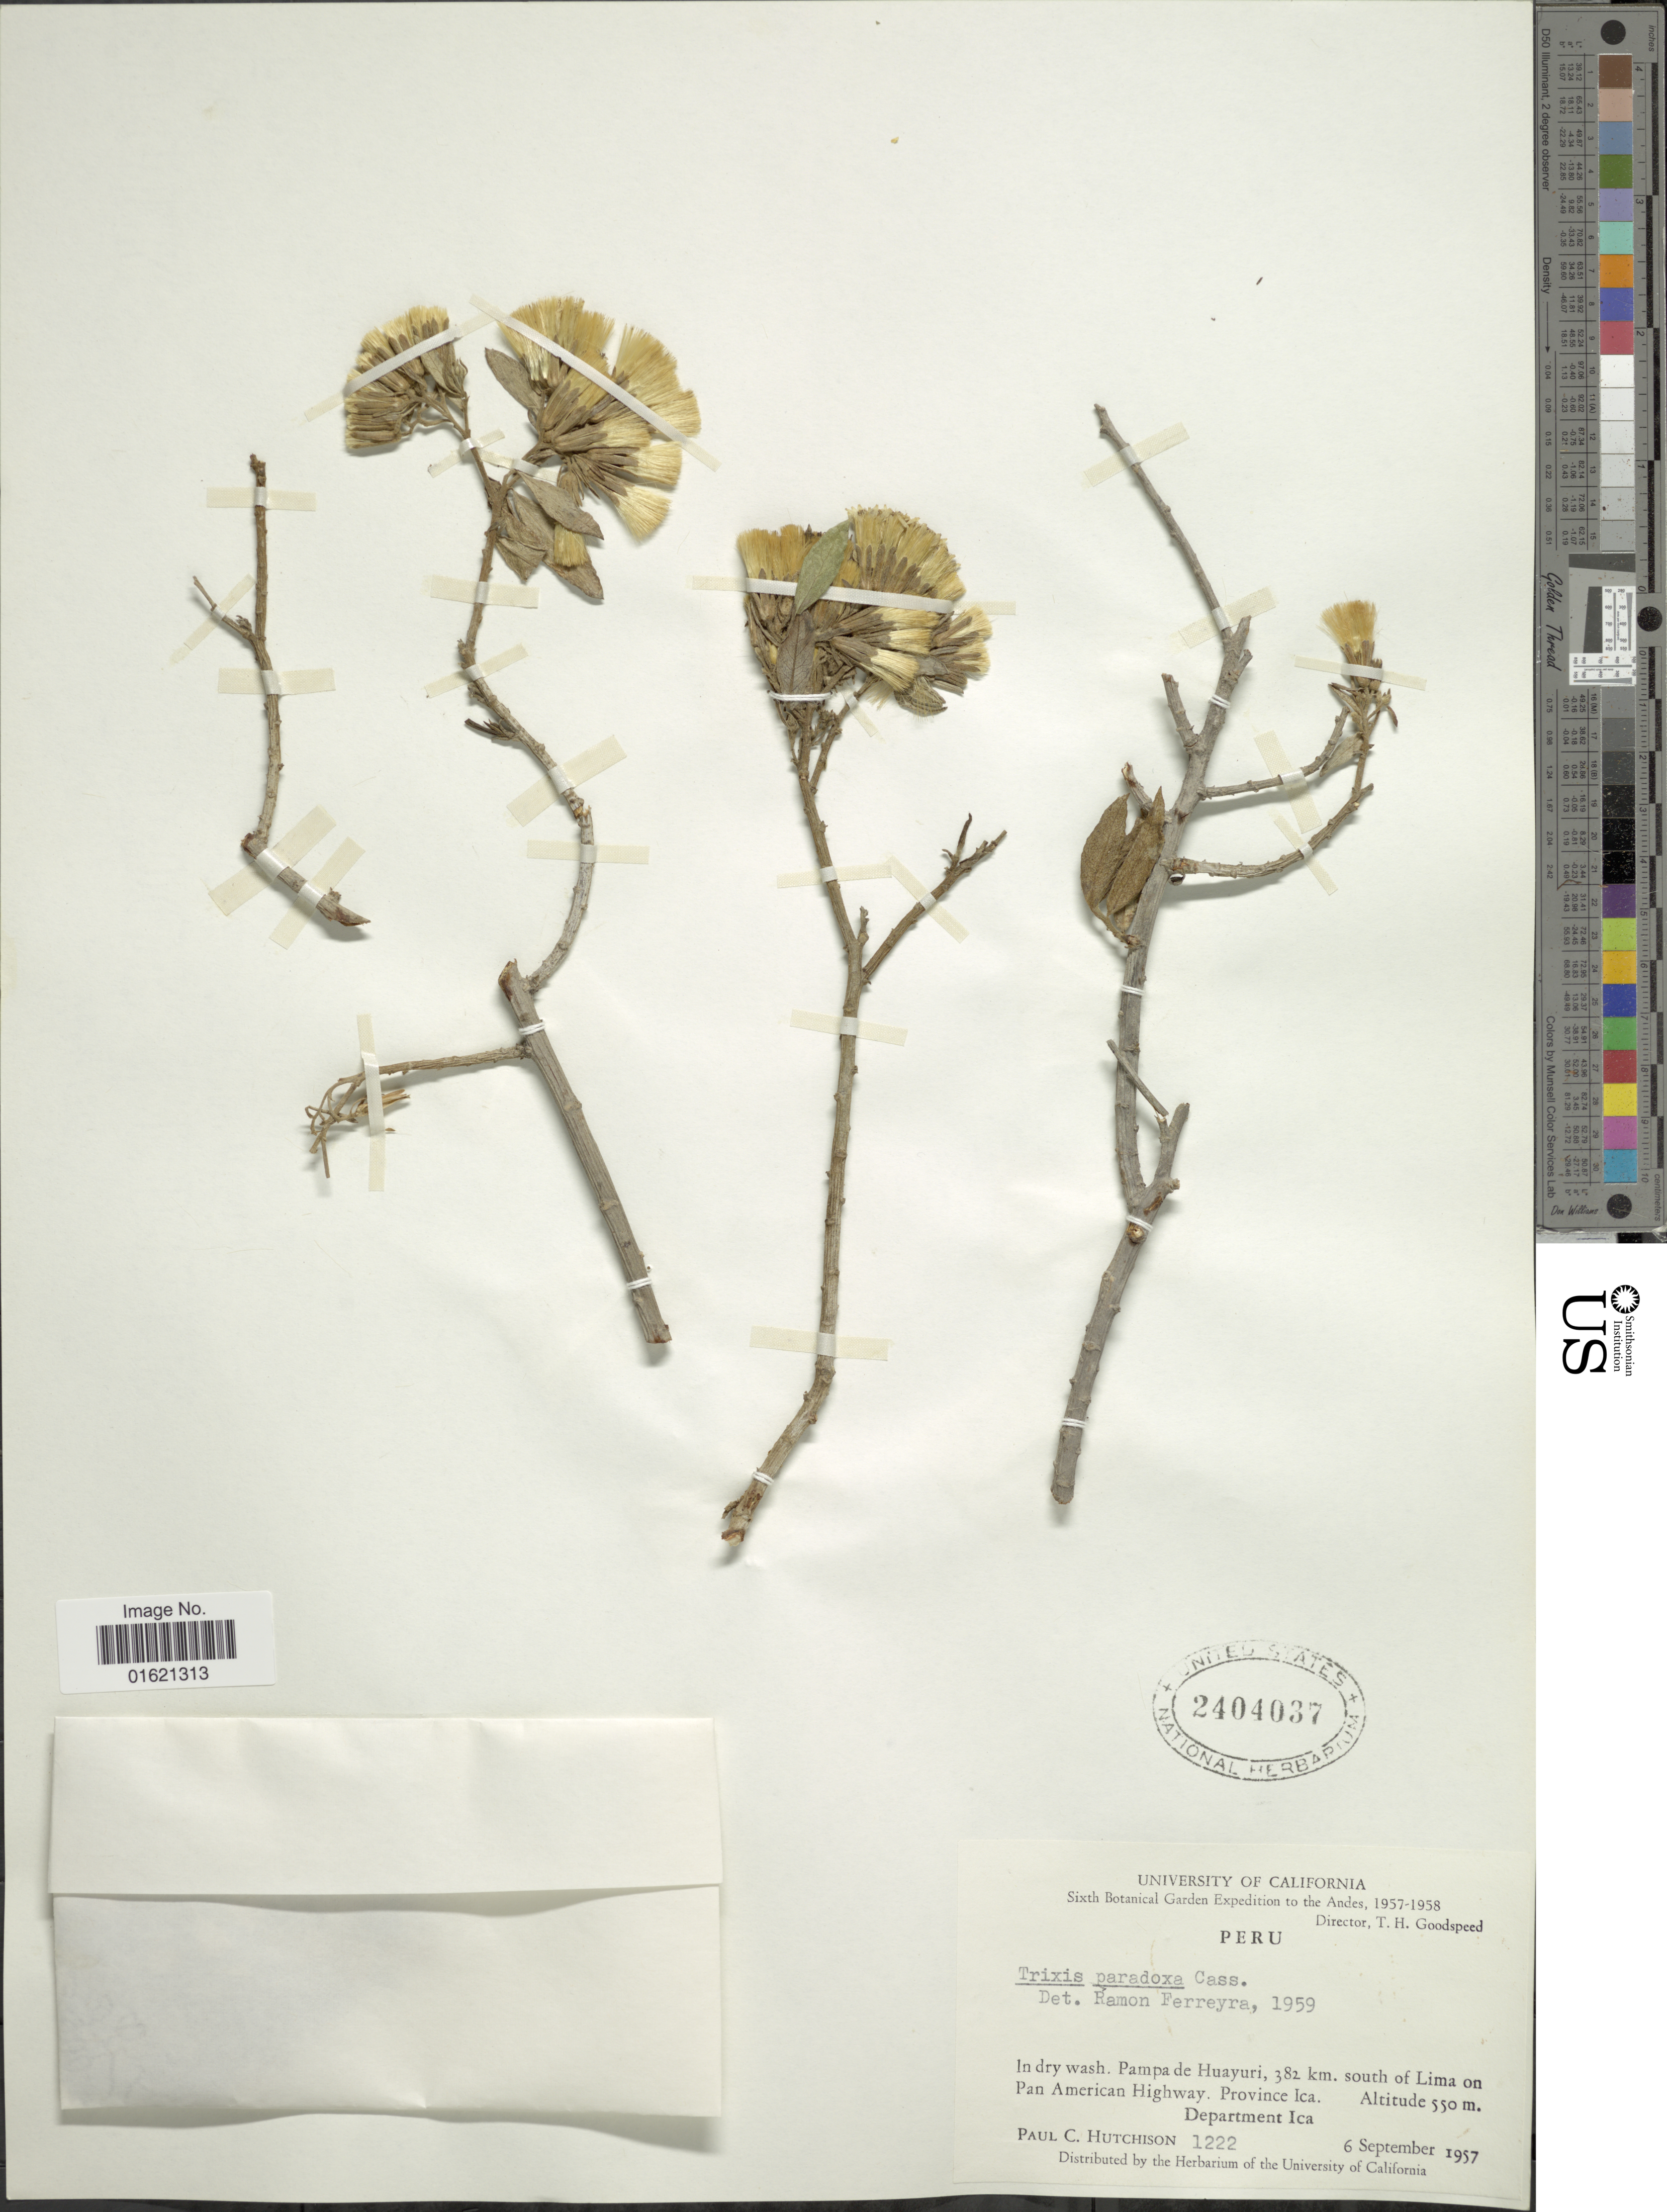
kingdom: Plantae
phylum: Tracheophyta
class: Magnoliopsida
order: Asterales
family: Asteraceae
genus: Trixis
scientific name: Trixis cacalioides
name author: (Kunth) D. Don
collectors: P. C. Hutchison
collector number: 1222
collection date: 1957-09-06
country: Peru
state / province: Ica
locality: Pampa de Huayuri, 382 km. south of Lima on Pan American Highway. Province Ica. Department Ica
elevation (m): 550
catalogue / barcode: US 2404037